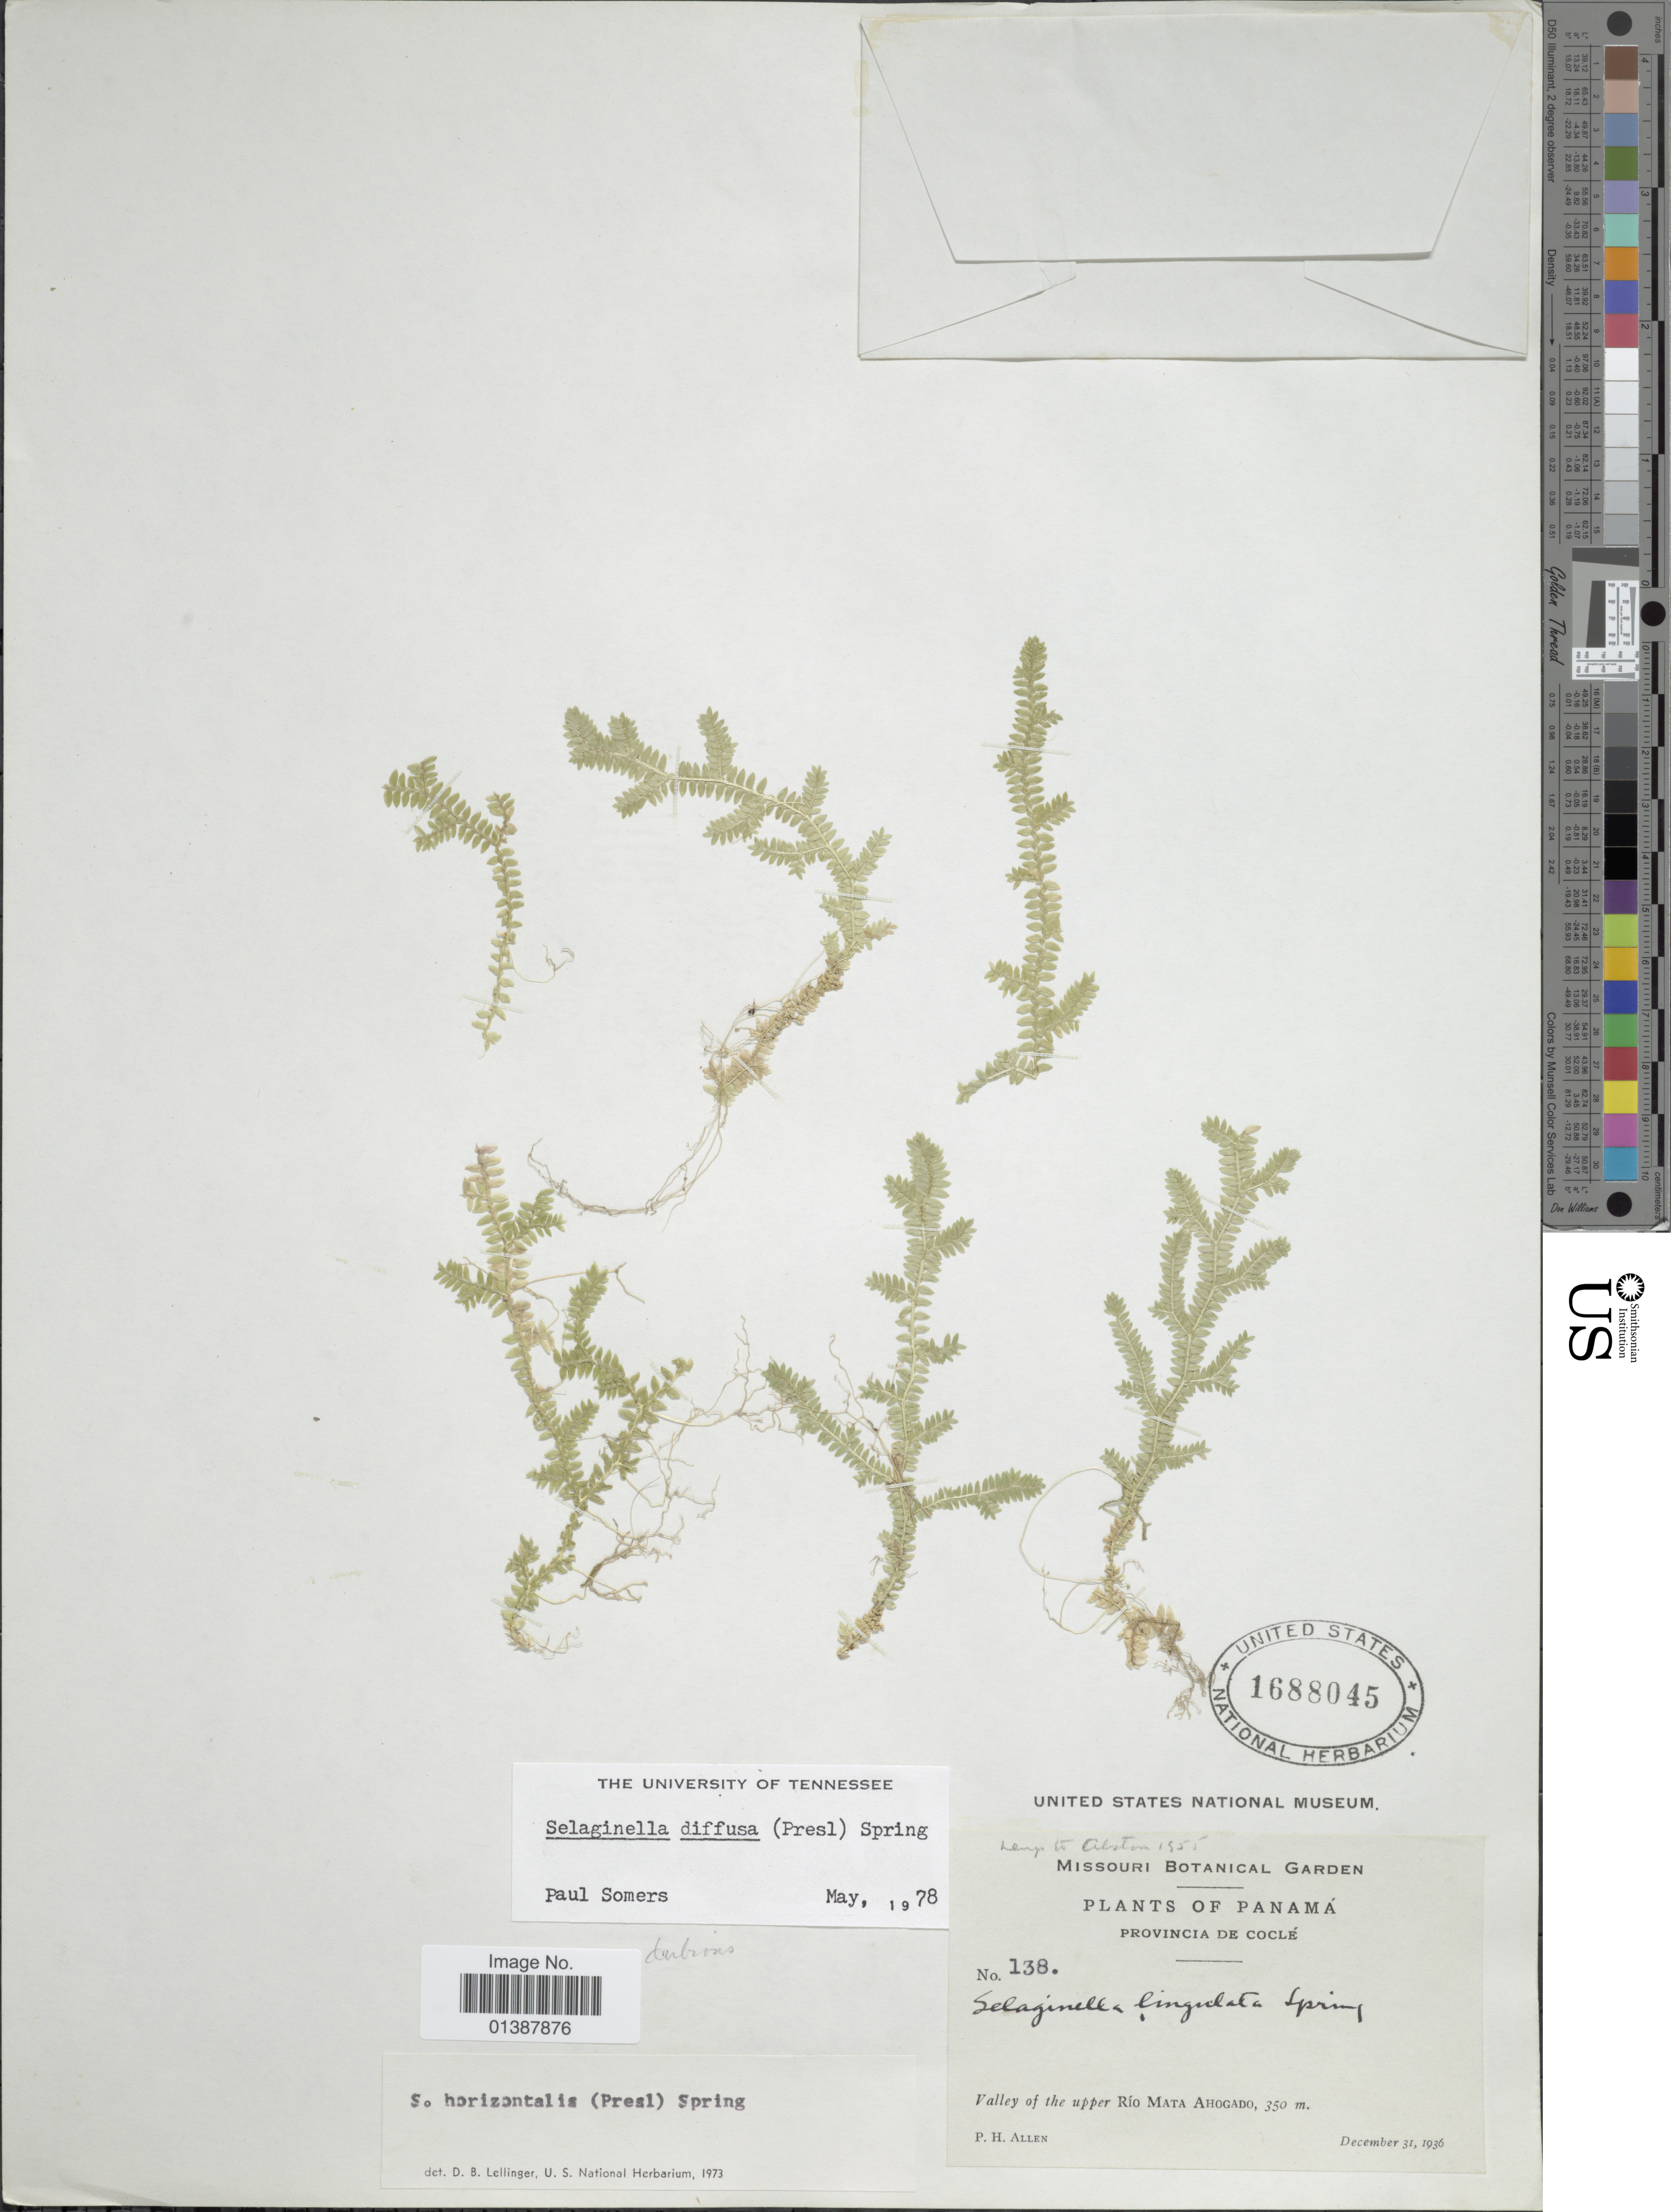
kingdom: Plantae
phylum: Tracheophyta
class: Lycopodiopsida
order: Selaginellales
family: Selaginellaceae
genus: Selaginella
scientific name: Selaginella horizontalis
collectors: P. H. Allen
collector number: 138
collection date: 1936-12-31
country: Panama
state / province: Coclé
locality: Provincia de Coclé, Valley of the upper Río mata Ahogado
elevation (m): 350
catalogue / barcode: US 1688045